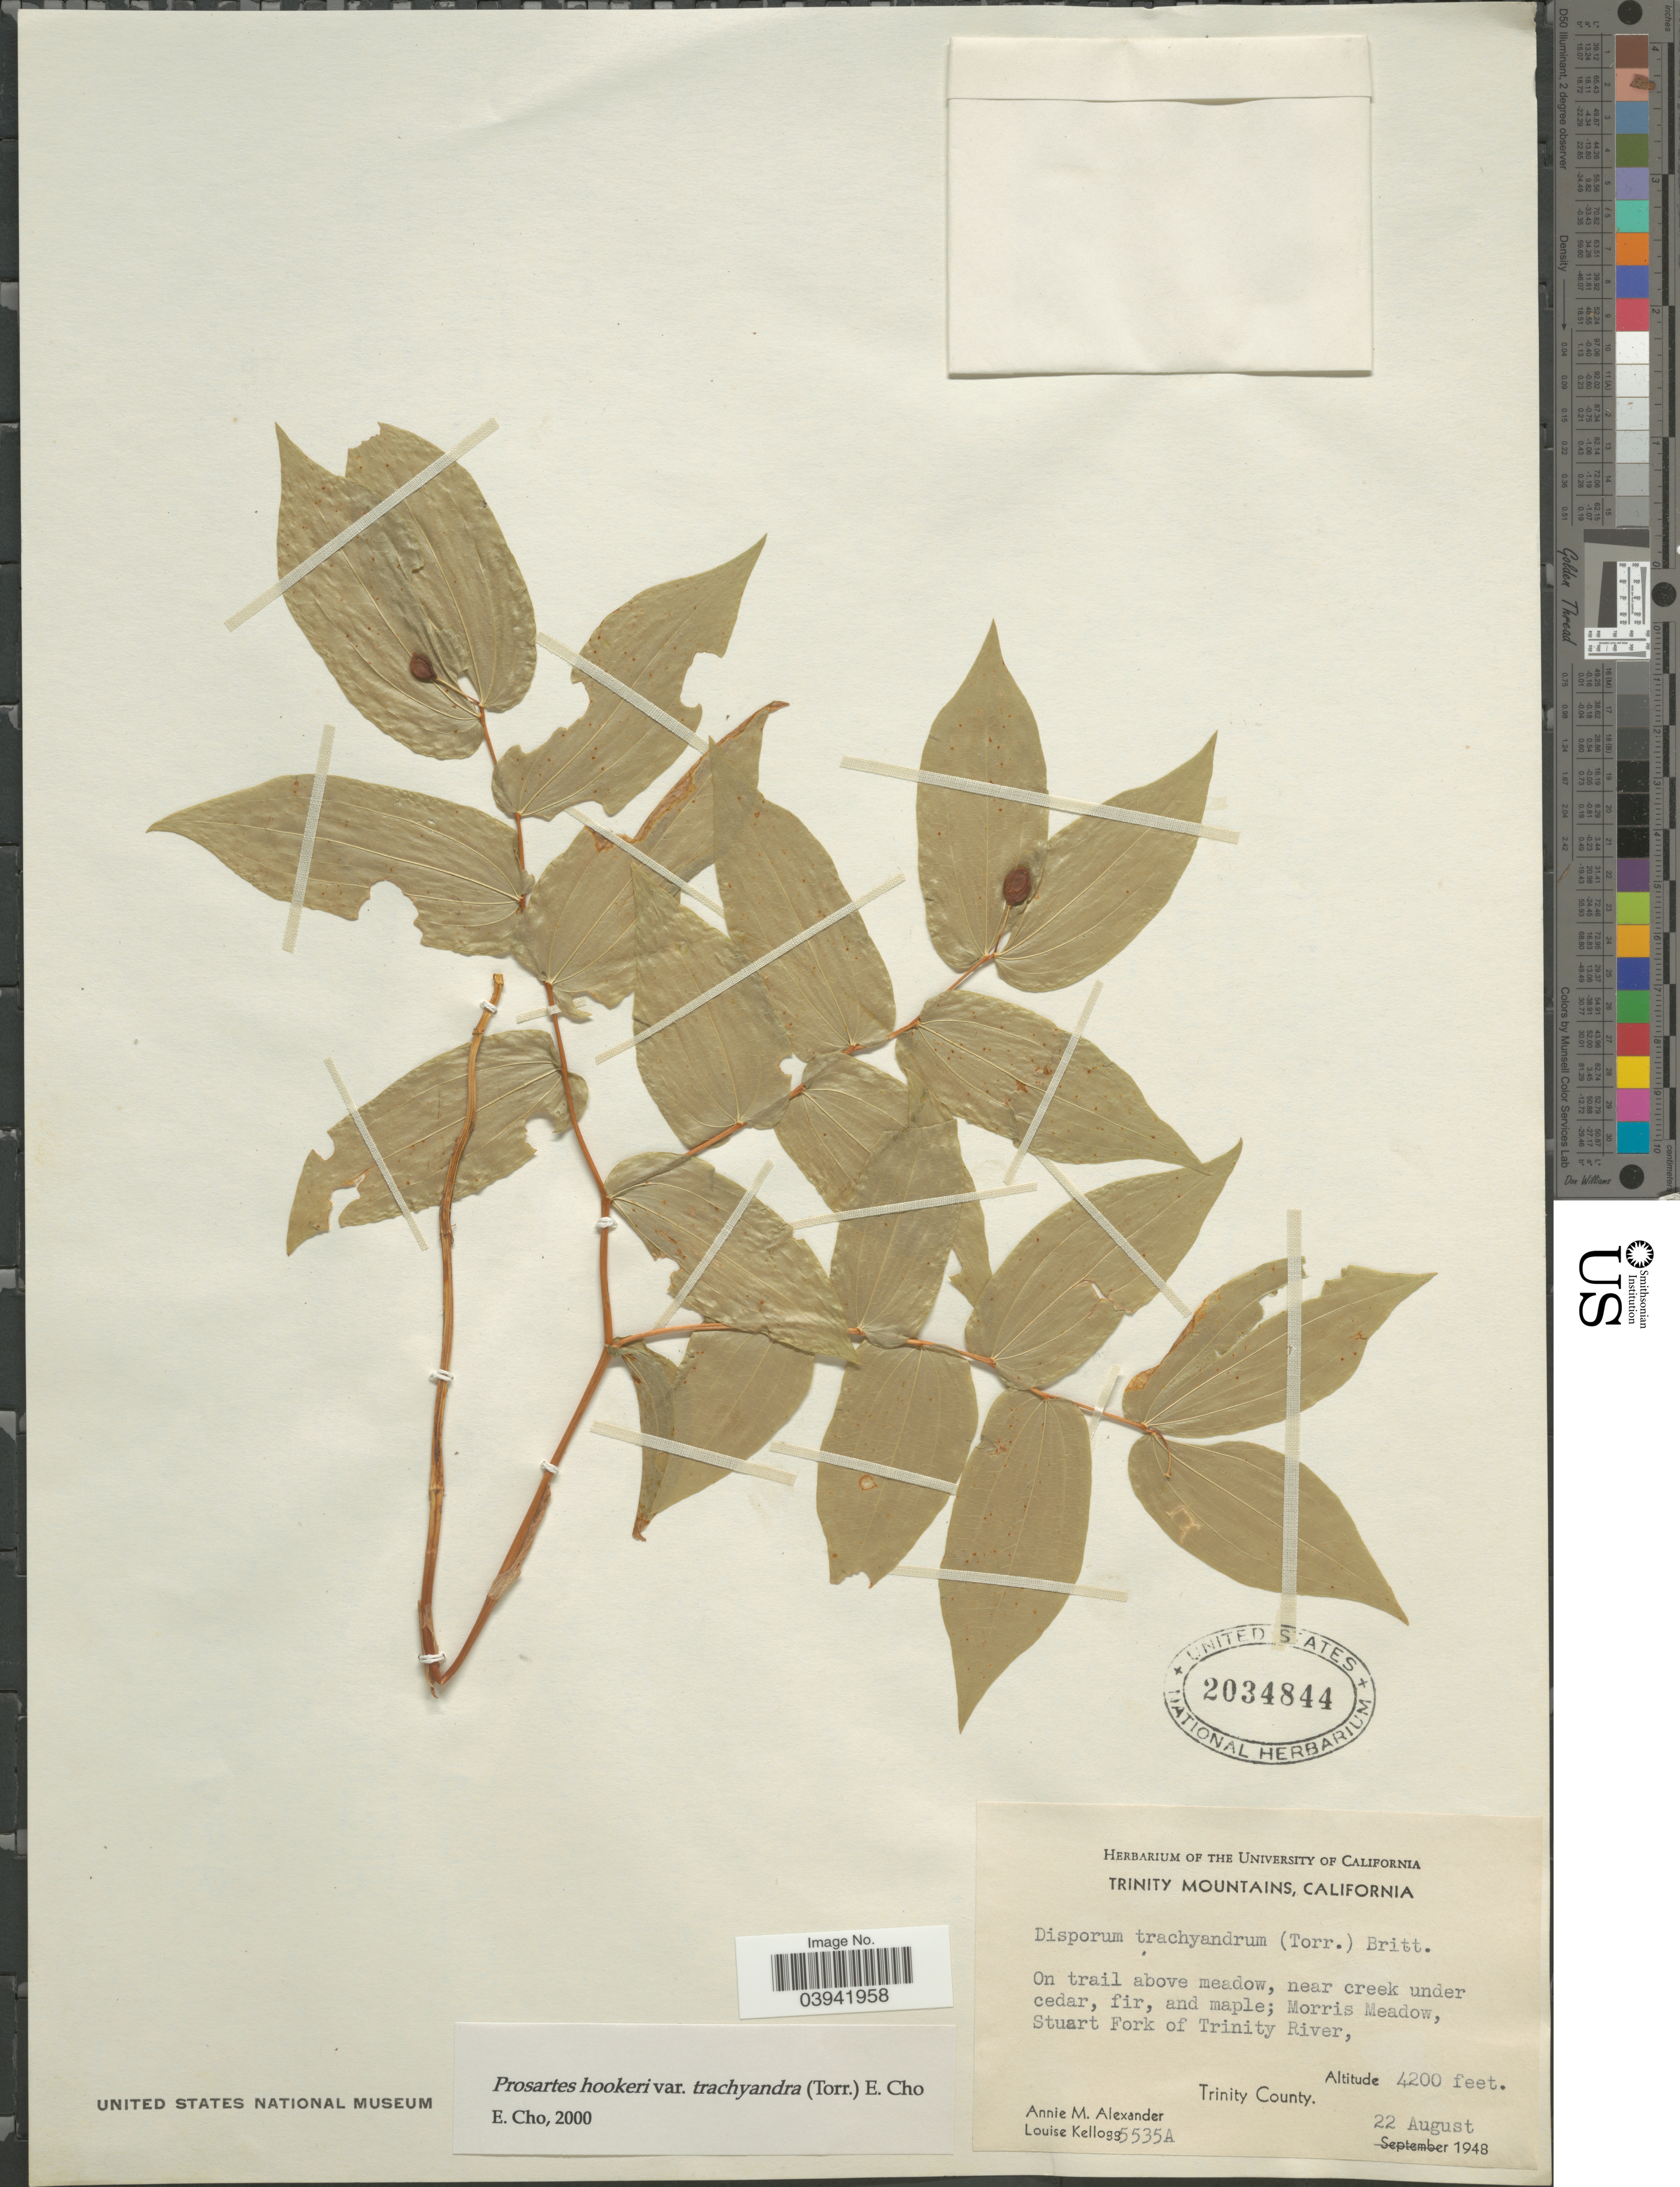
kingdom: Plantae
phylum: Tracheophyta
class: Liliopsida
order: Liliales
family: Liliaceae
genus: Prosartes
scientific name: Prosartes hookeri var. trachyandra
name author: (Torr.) Kartesz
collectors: A. M. Alexander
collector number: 5535A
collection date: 1948-08-22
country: United States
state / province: California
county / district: Trinity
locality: Trinity Mountains. Morris Meadow, Stuart Fork of Trinity River, Trinity County.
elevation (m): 1280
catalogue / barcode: US 2034844